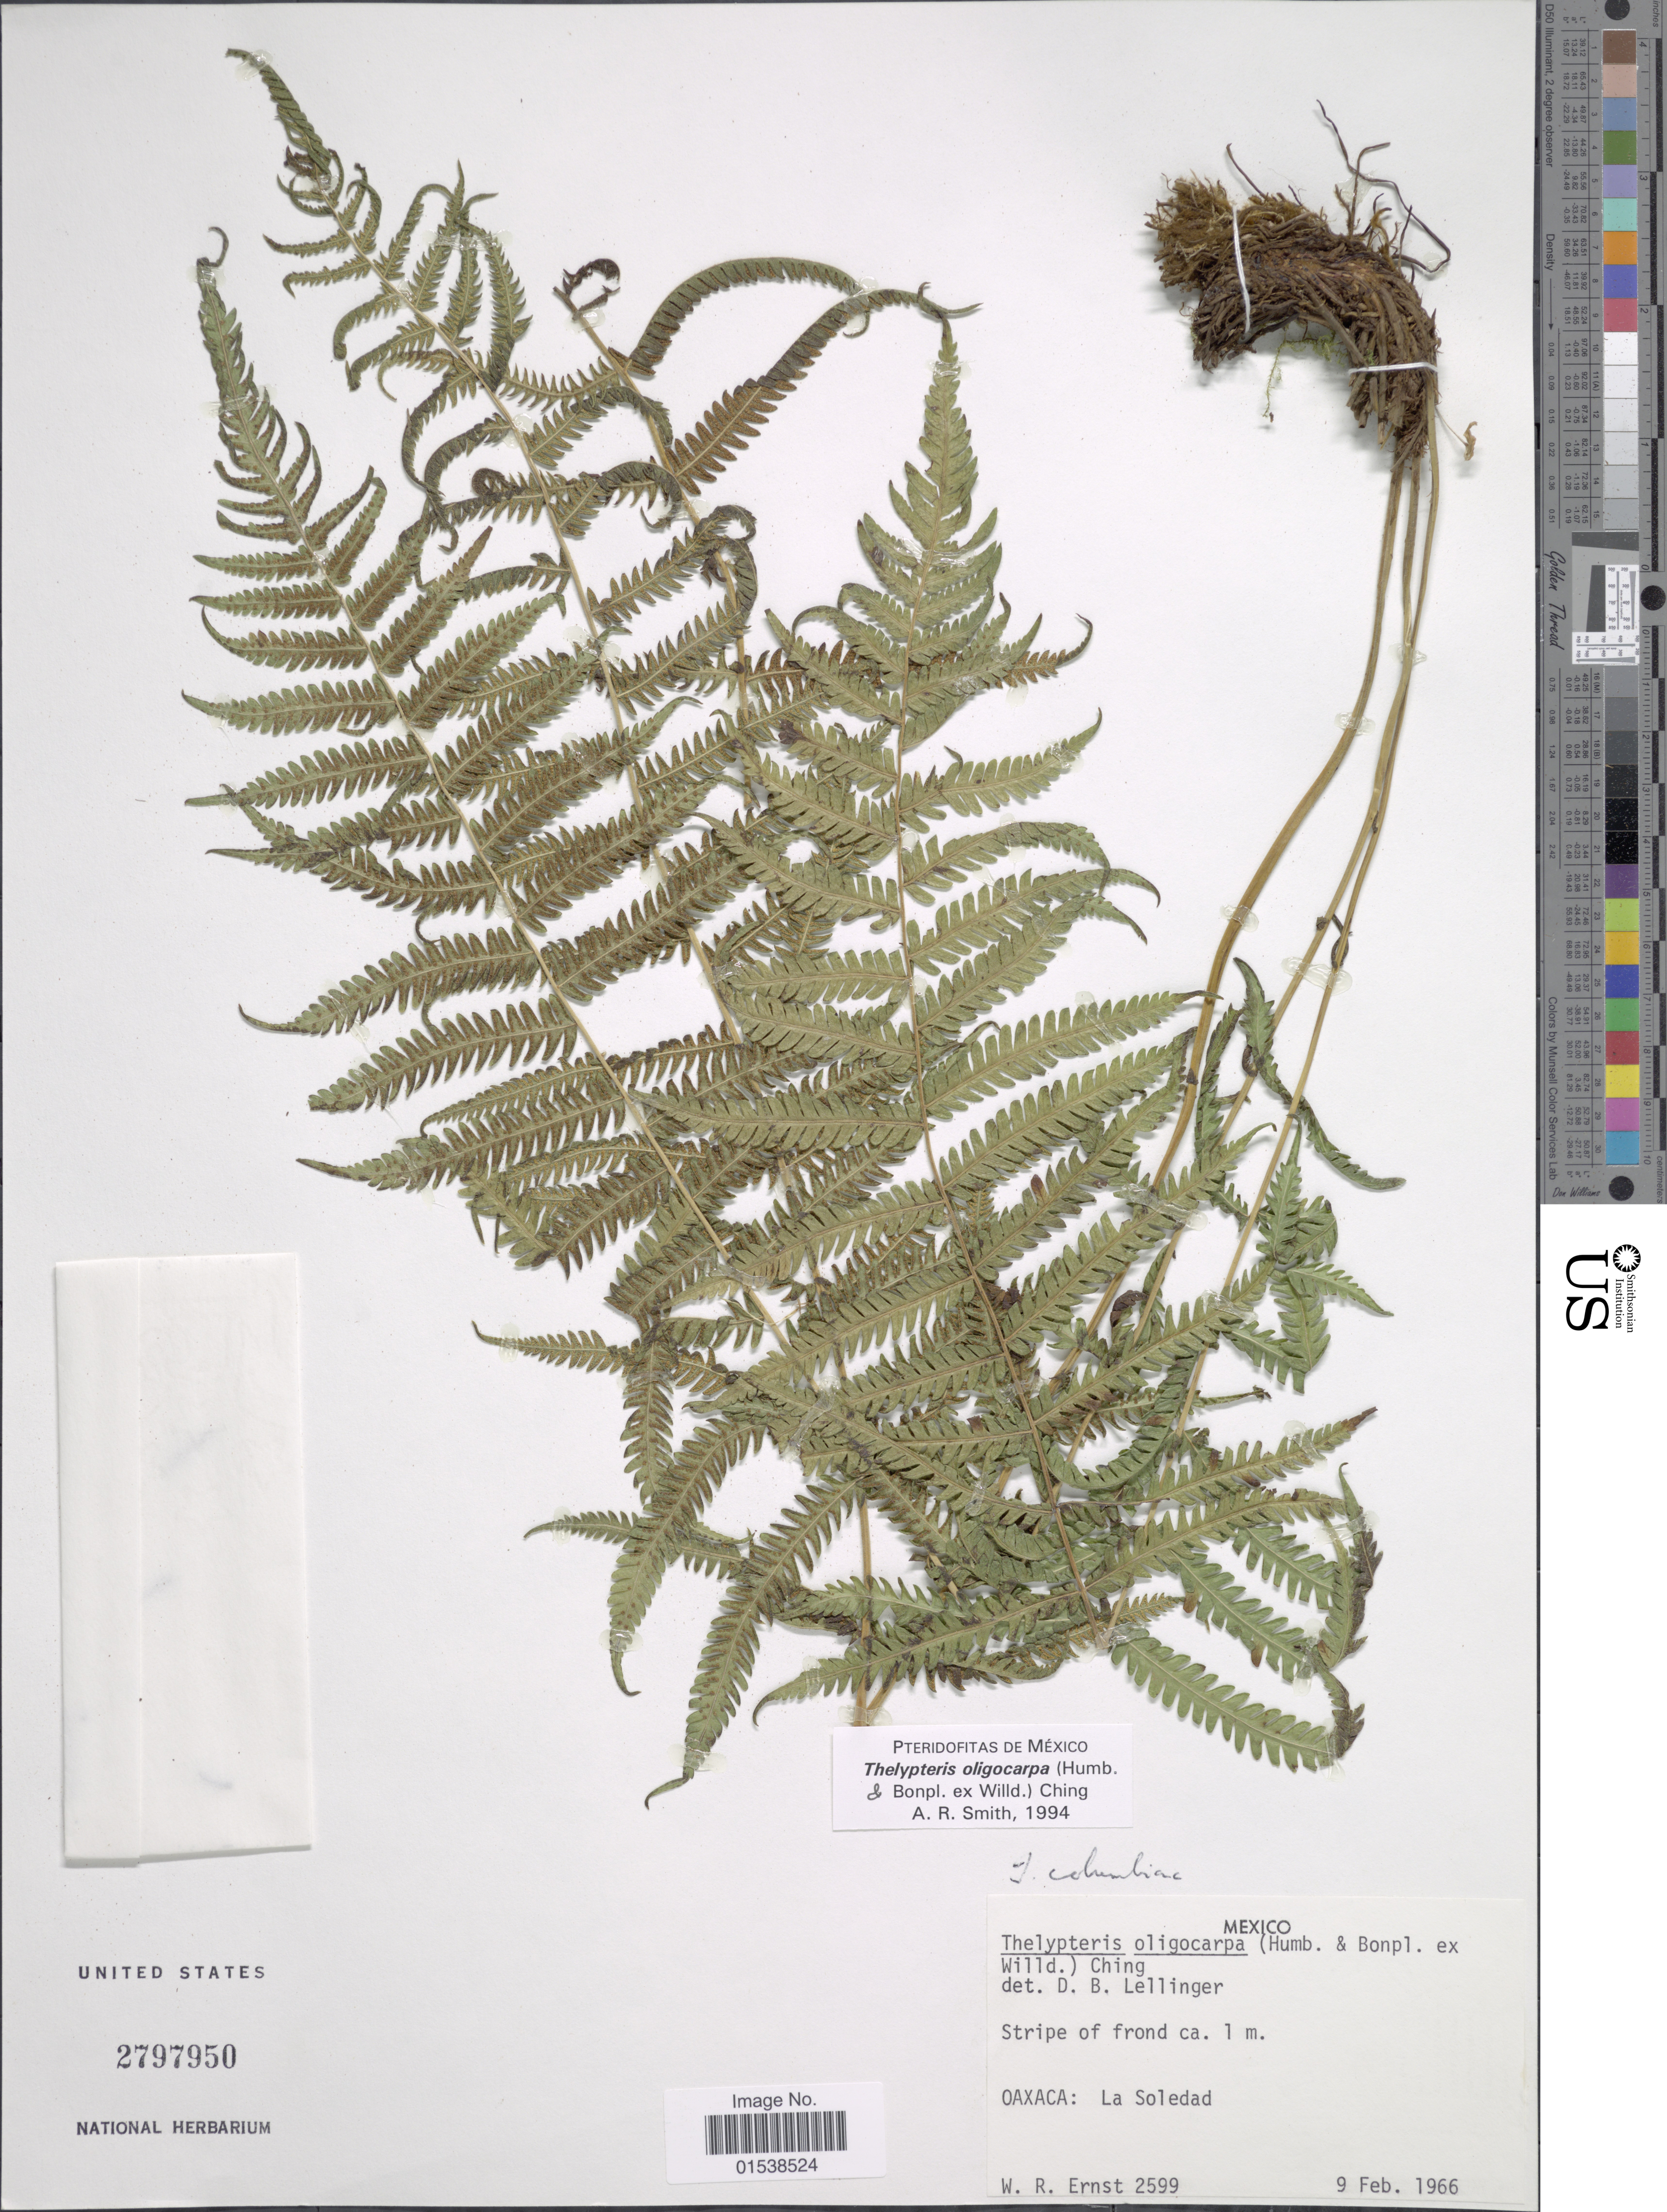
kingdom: Plantae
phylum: Tracheophyta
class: Polypodiopsida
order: Polypodiales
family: Thelypteridaceae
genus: Amauropelta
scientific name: Amauropelta oligocarpa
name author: (Humb. & Bonpl. ex Willd.) Pic. Serm.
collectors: W. R. Ernst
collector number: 2599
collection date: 1966-02-09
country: Mexico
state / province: Oaxaca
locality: Oaxaca: La Soledad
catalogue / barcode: US 2797950